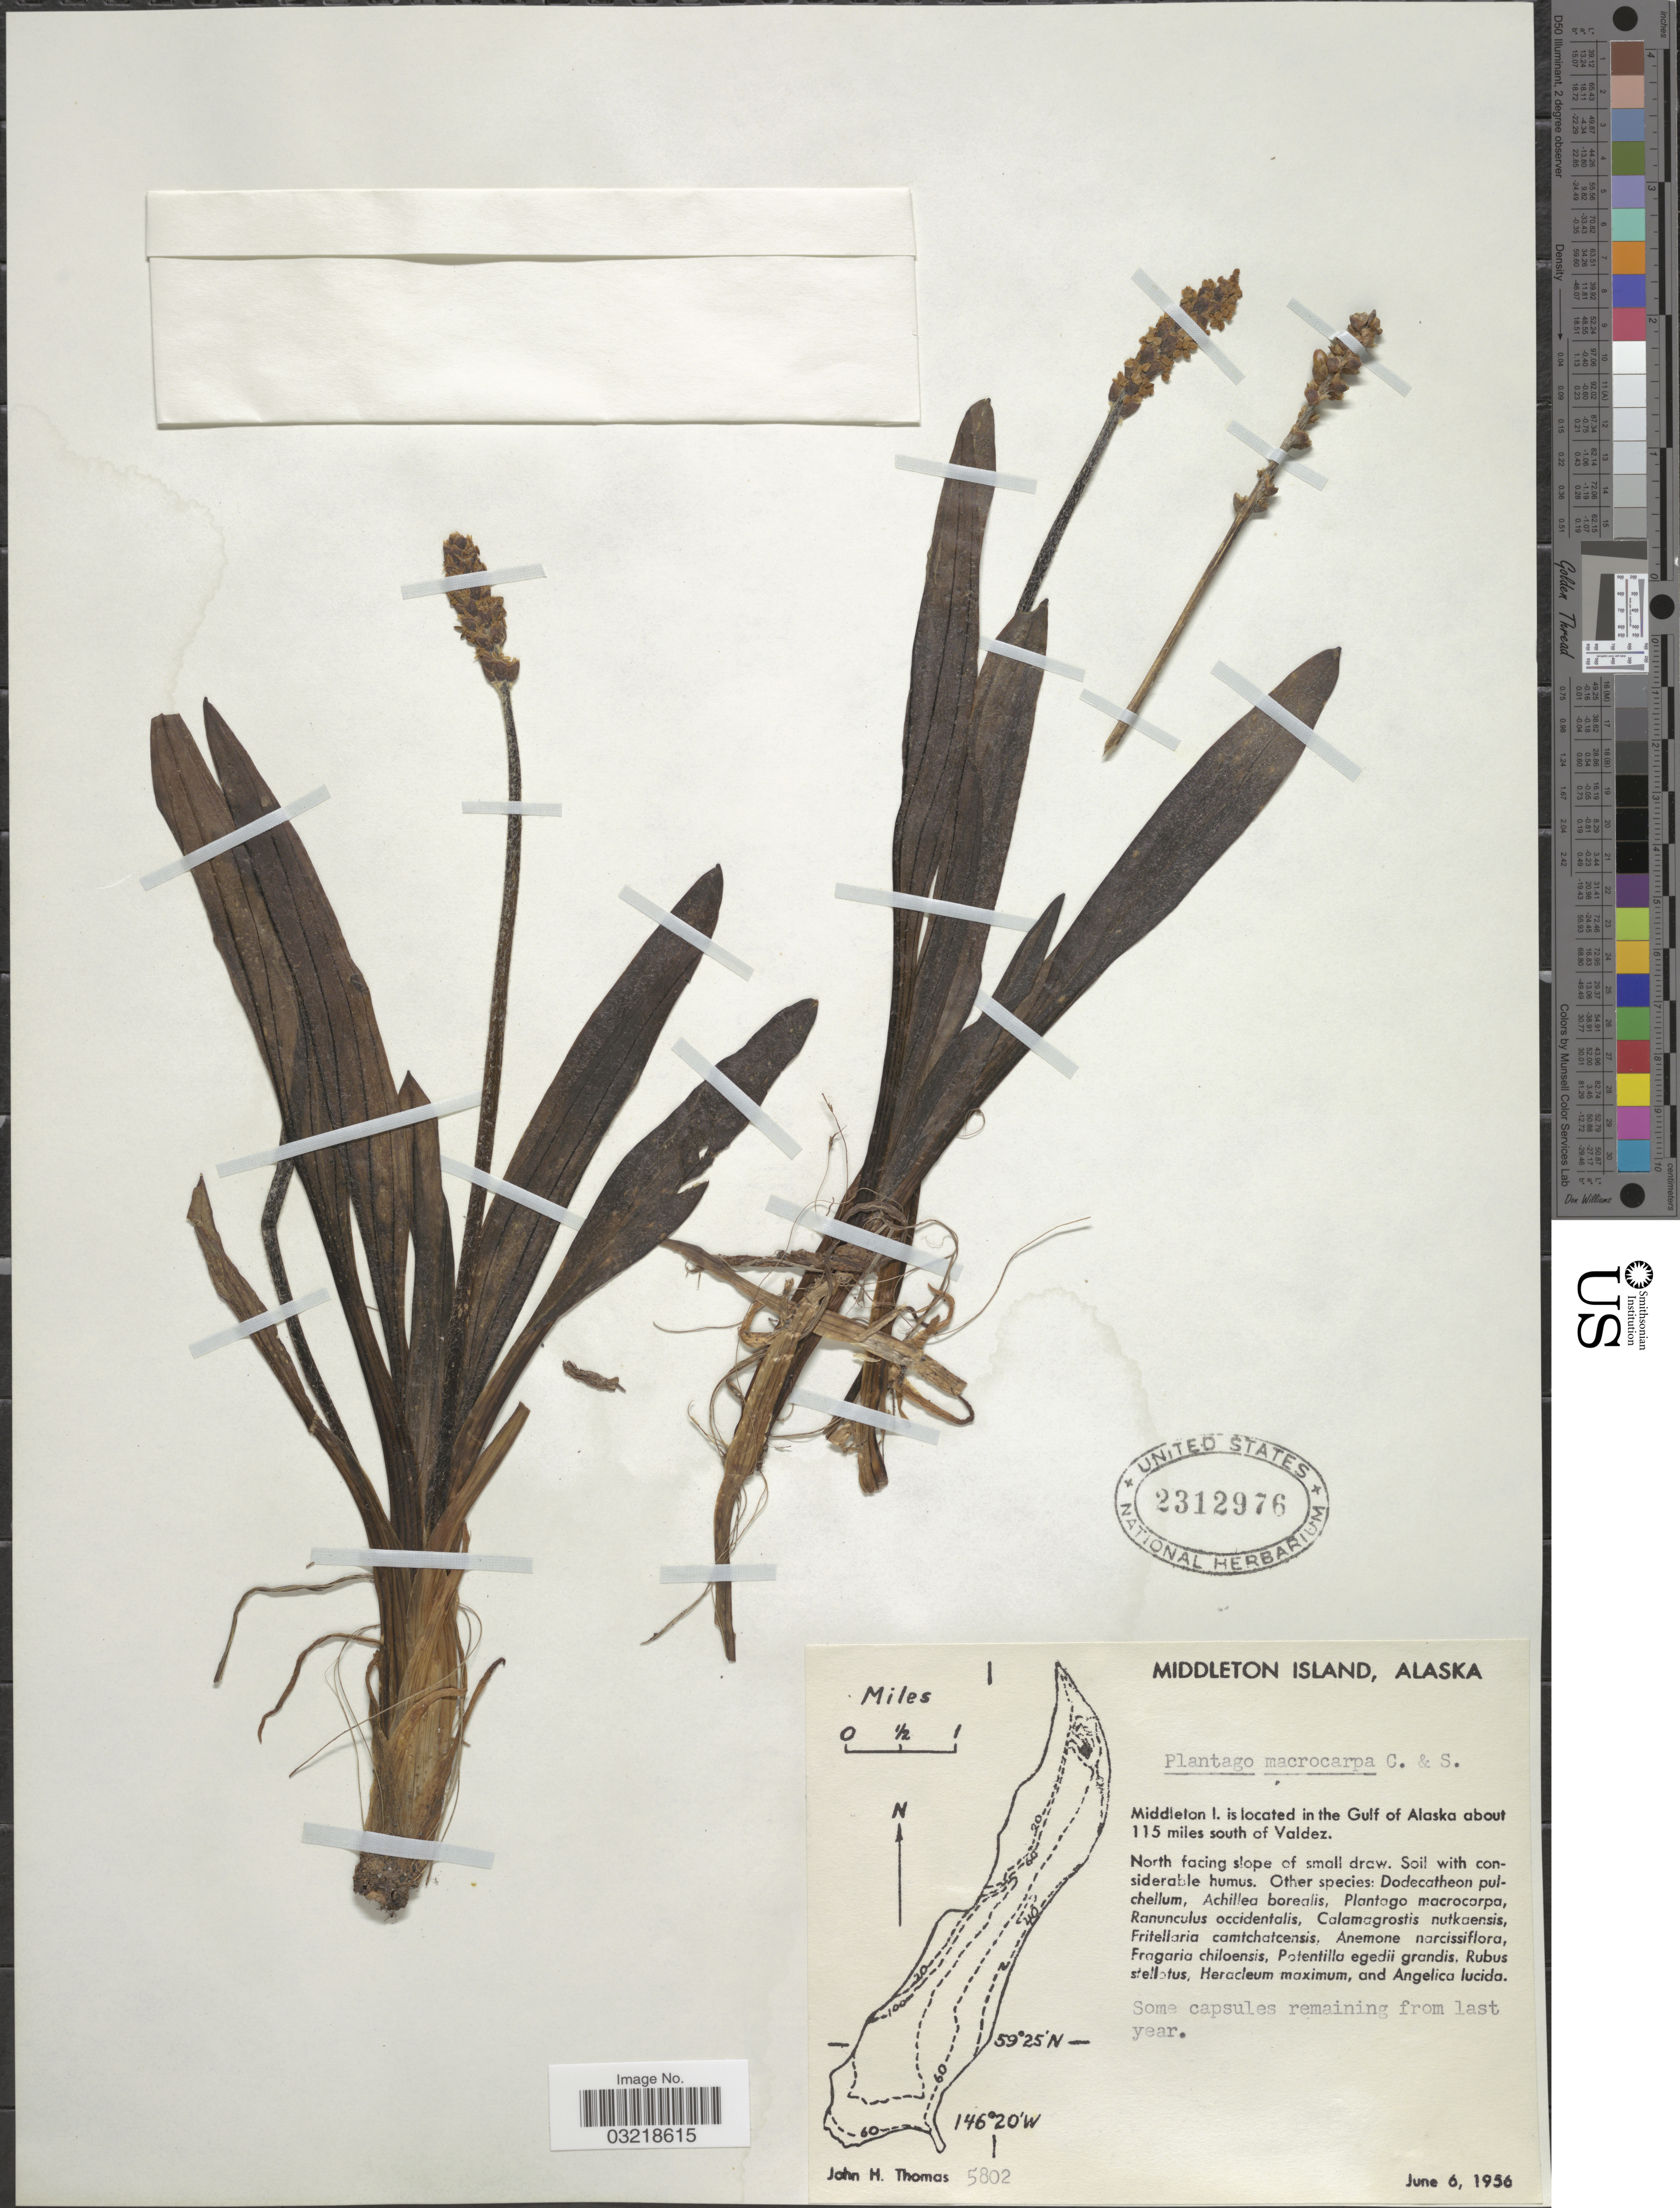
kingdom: Plantae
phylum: Tracheophyta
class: Magnoliopsida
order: Lamiales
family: Plantaginaceae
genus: Plantago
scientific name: Plantago macrocarpa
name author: Cham. & Schltdl.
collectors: J. H. Thomas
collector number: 5802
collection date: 1956-06-06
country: United States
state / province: Alaska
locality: Middleton Island. Middleton I. is located in the Gulf of Alaska about 115 miles south of Valdez.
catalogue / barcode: US 2312976